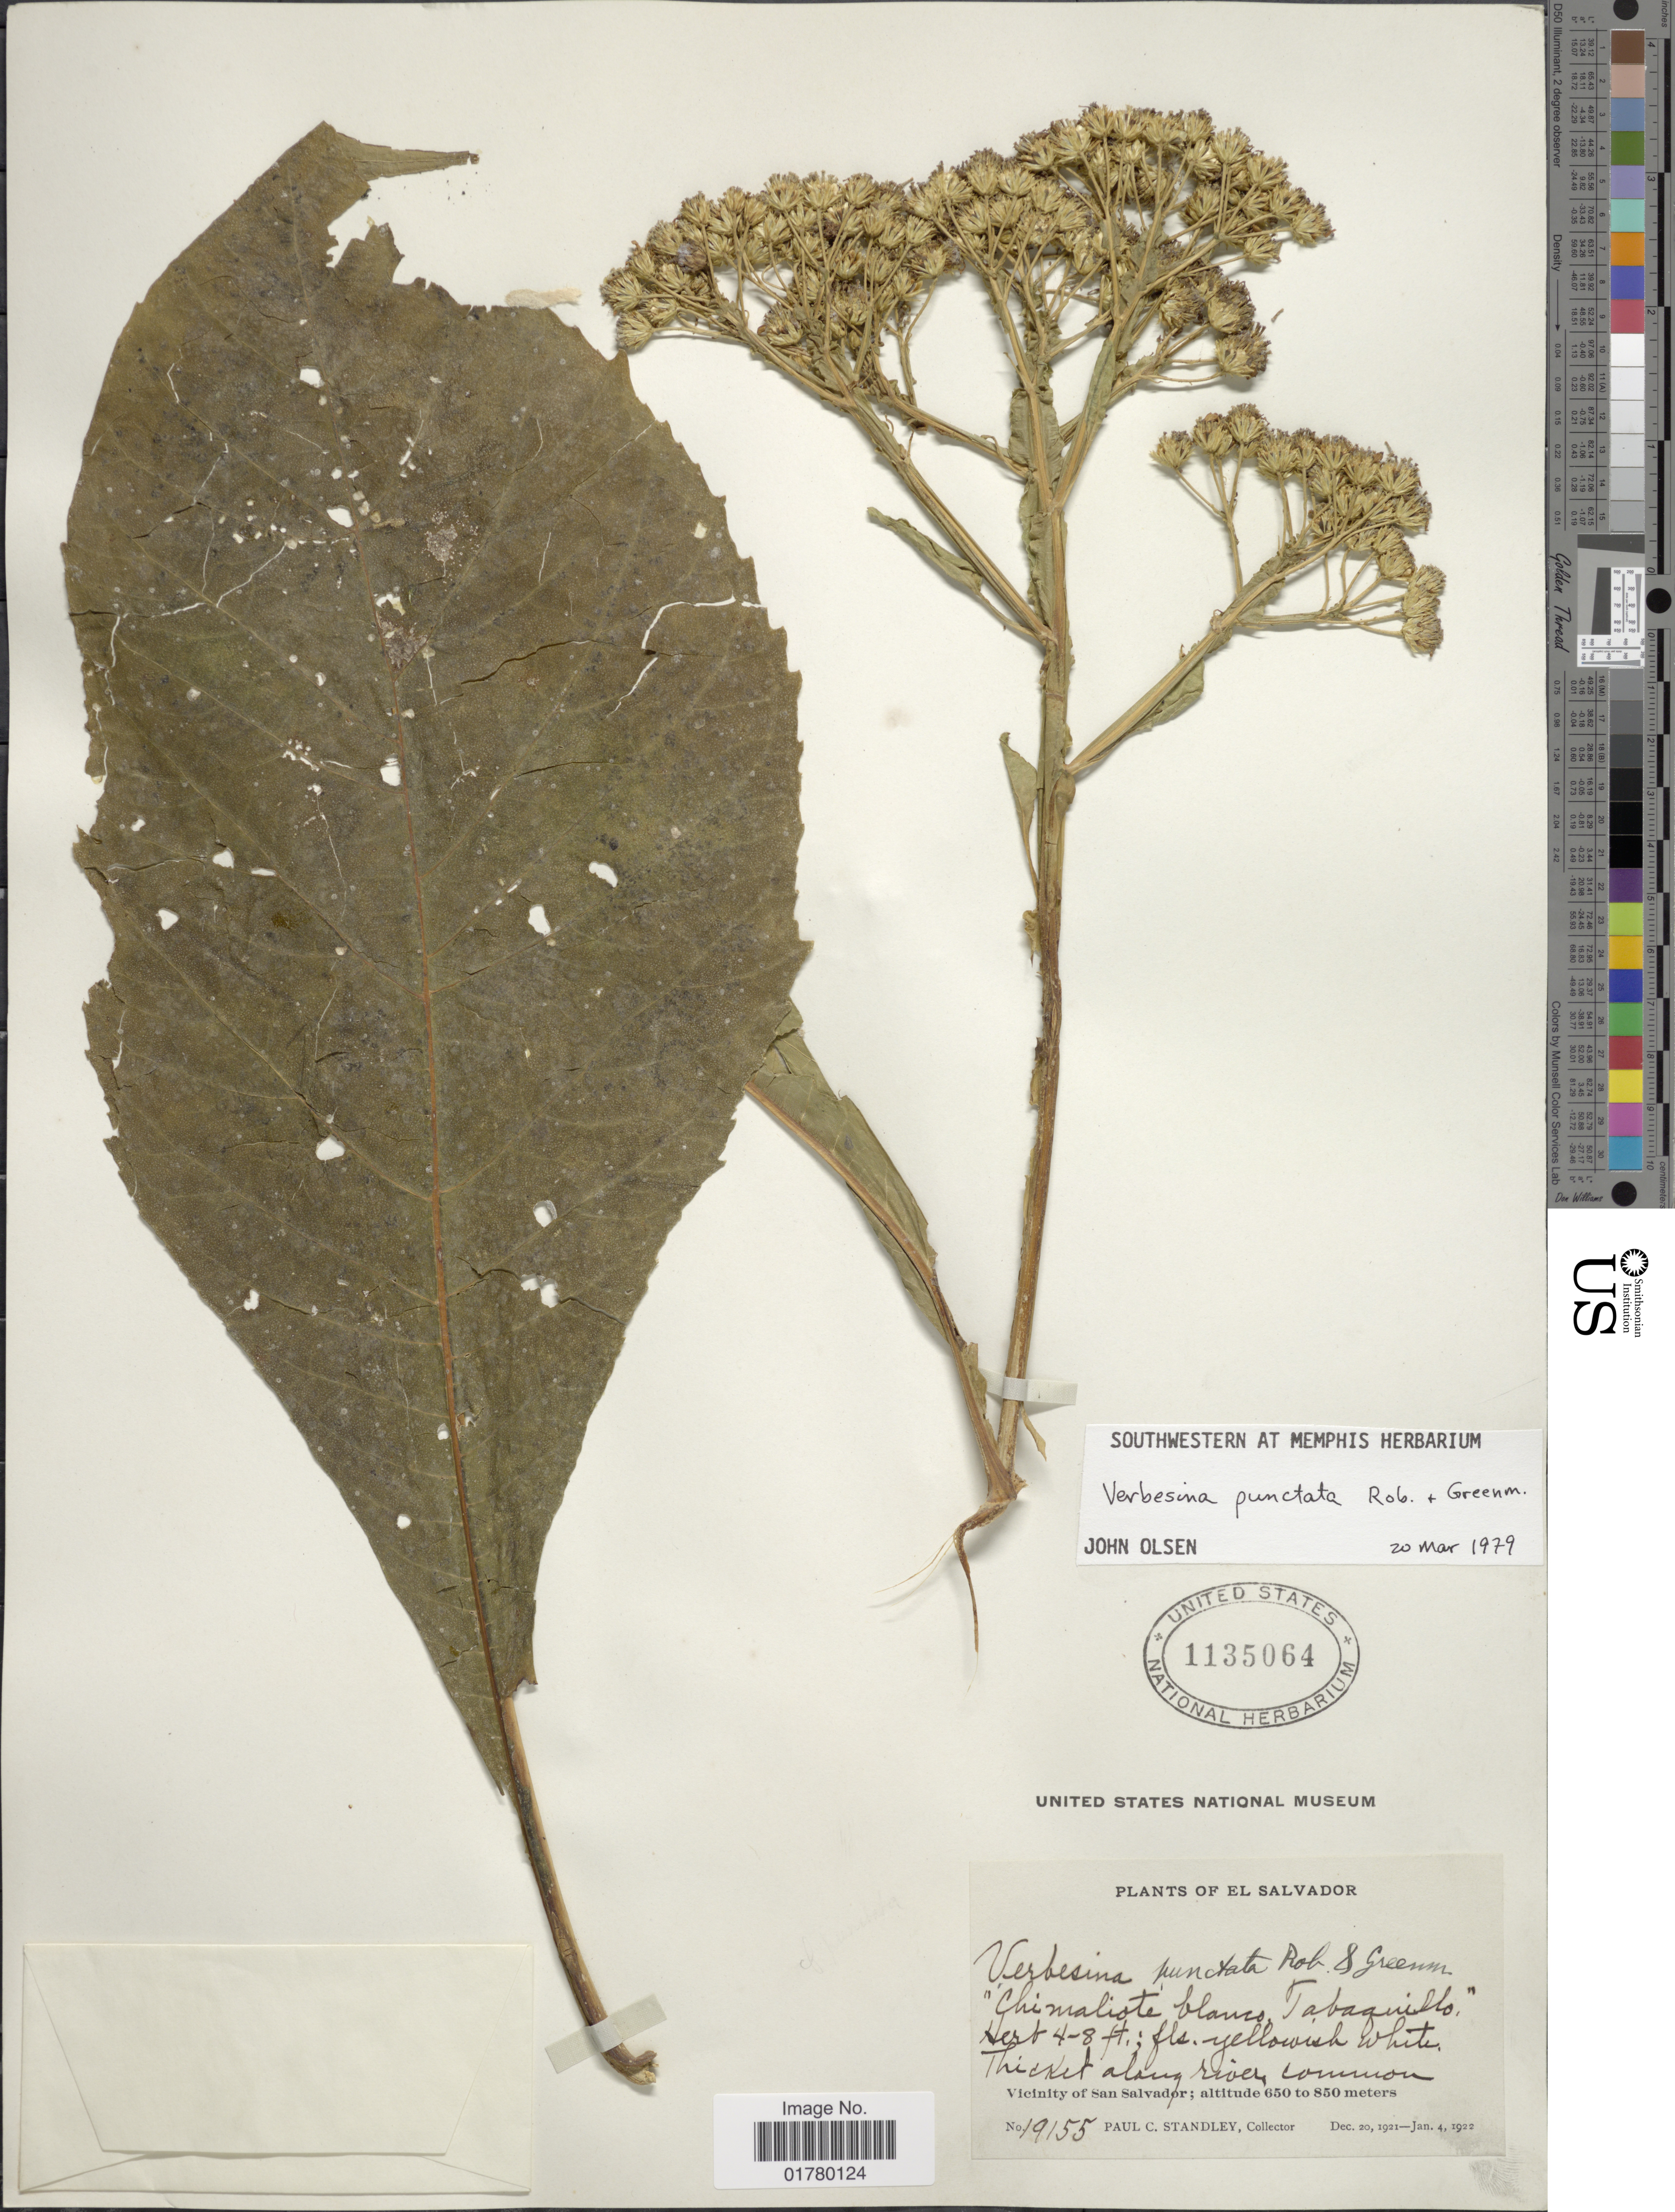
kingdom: Plantae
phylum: Tracheophyta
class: Magnoliopsida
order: Asterales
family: Asteraceae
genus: Verbesina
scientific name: Verbesina punctata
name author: B.L. Rob. & Greenm.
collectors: P. C. Standley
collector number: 19155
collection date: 1921-12-20/1922-01-04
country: El Salvador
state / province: San Salvador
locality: Thicket along river common, Vicinity of San Salvador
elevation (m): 650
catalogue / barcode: US 1135064